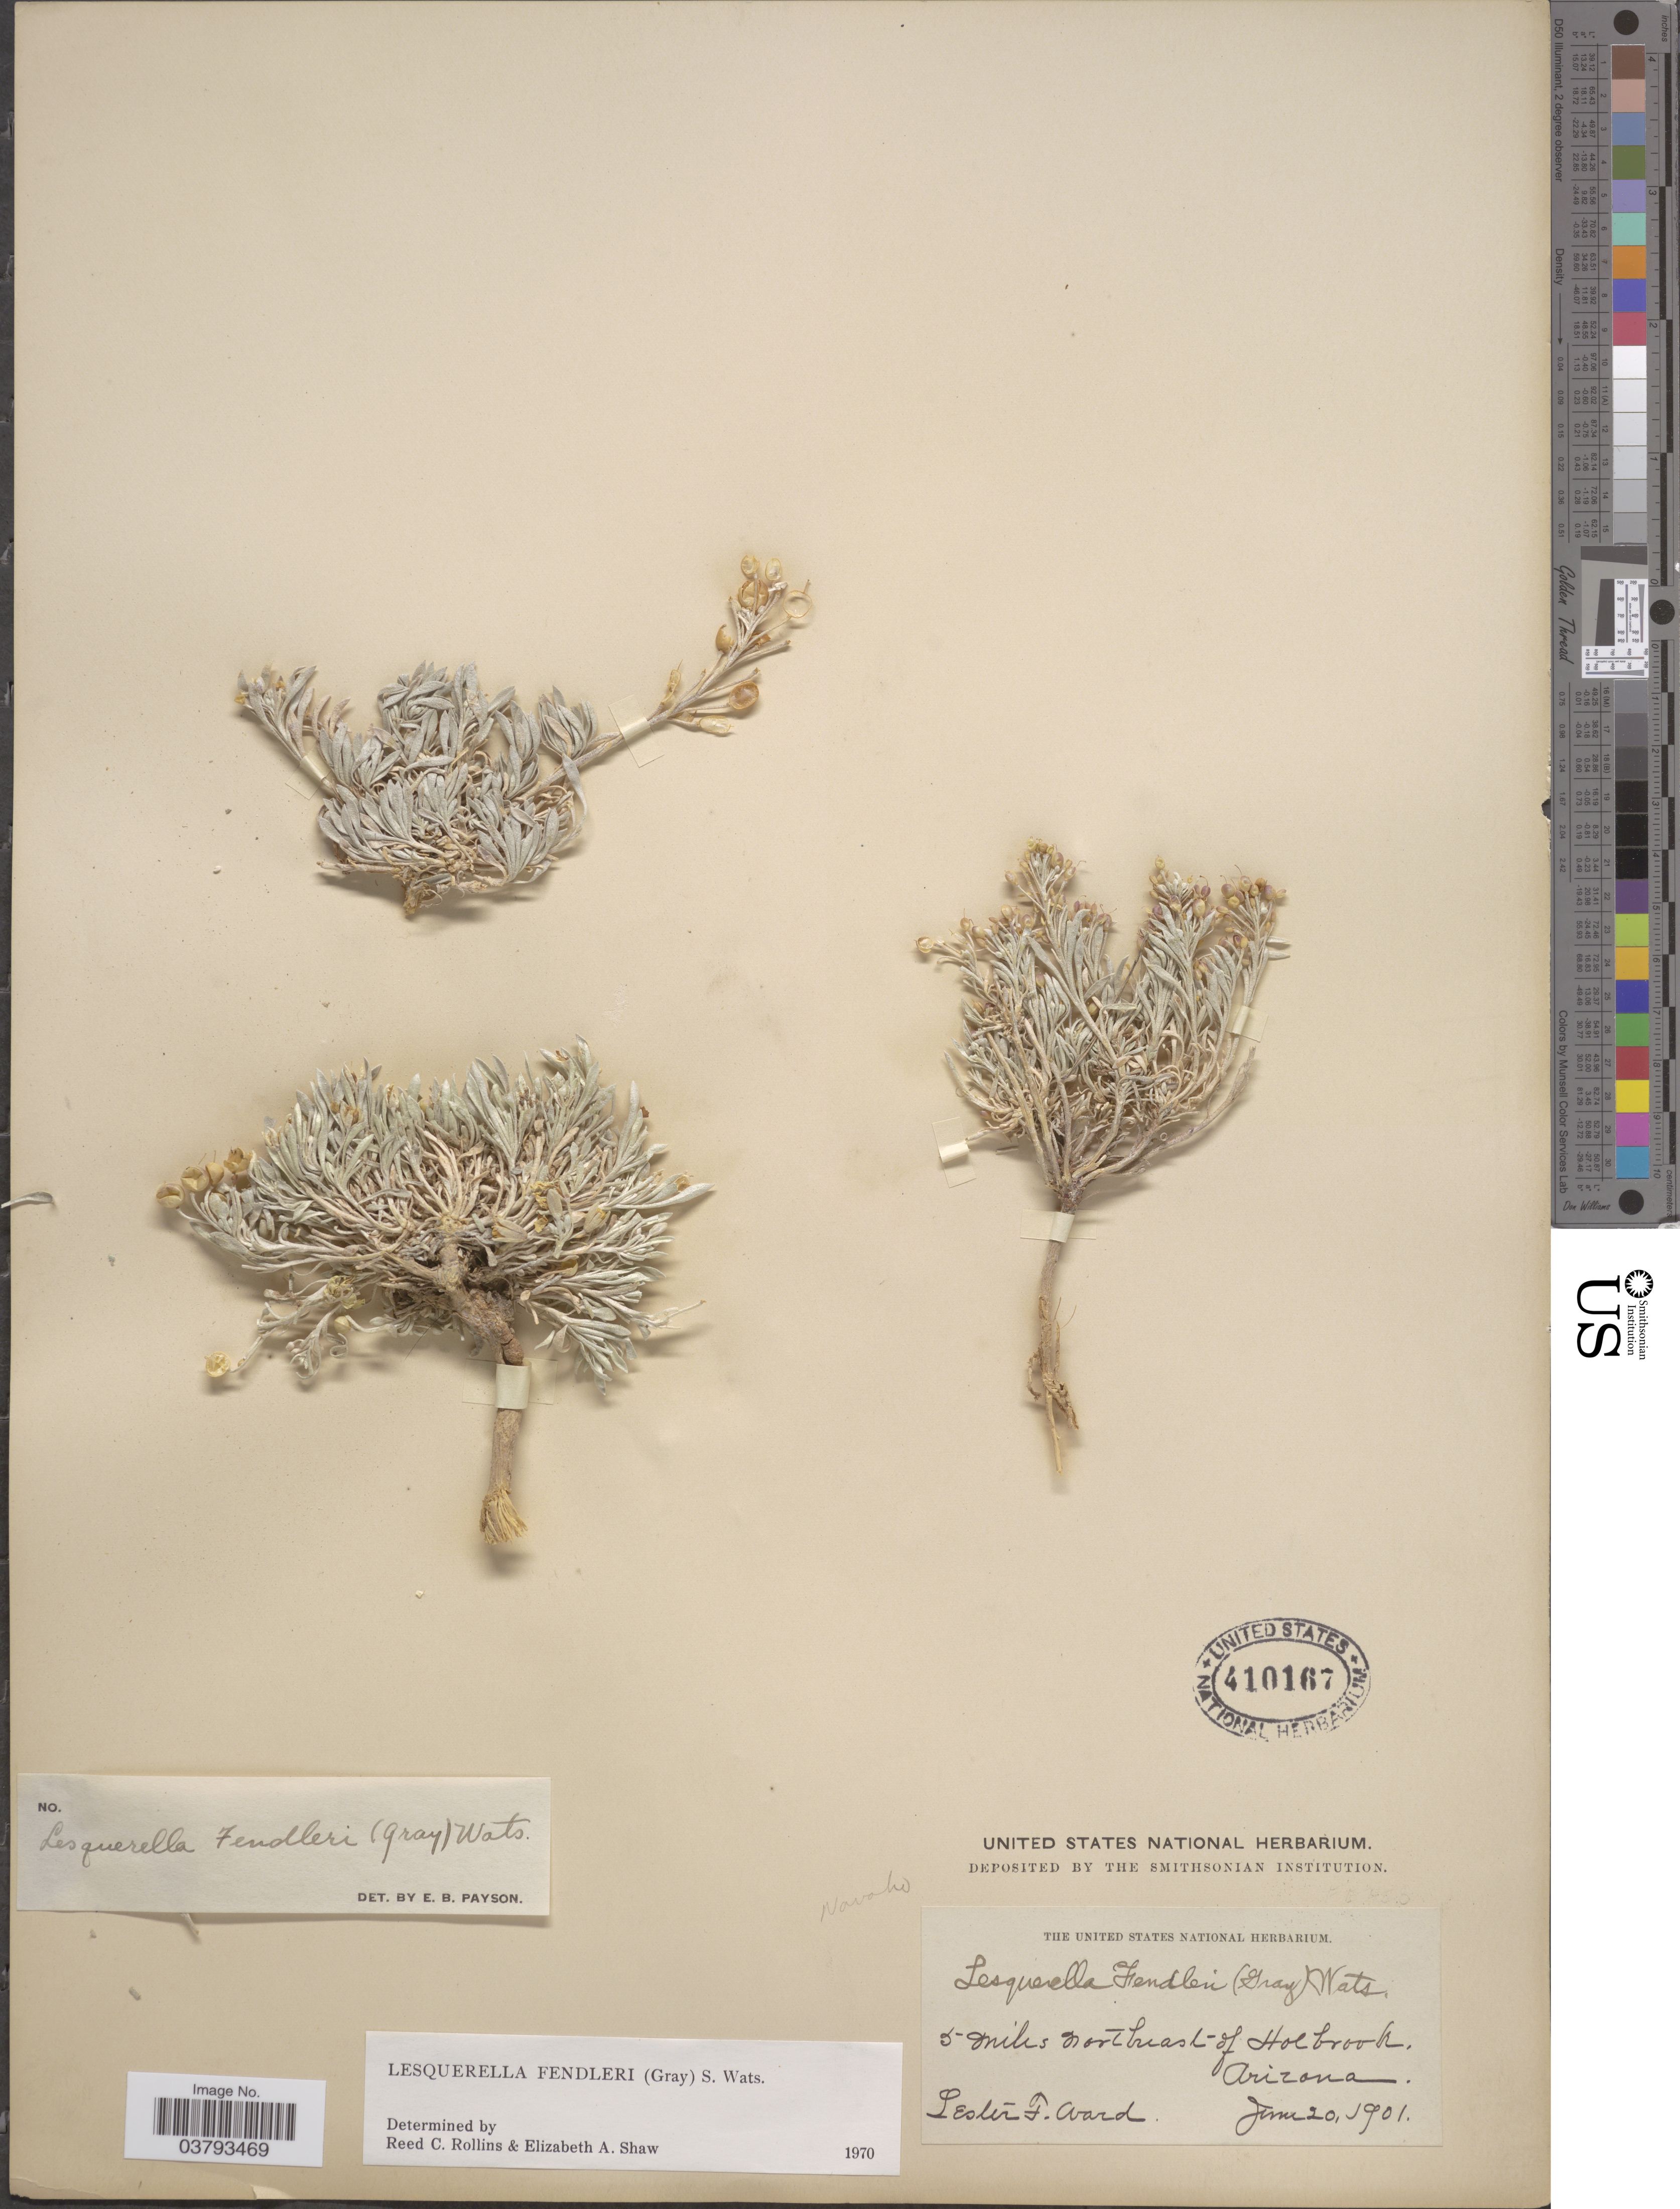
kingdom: Plantae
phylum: Tracheophyta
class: Magnoliopsida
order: Brassicales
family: Brassicaceae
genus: Lesquerella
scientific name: Lesquerella fendleri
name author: (A. Gray) S. Watson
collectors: L. F. Ward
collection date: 1901-06-20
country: United States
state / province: Arizona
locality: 5 miles northeast of Holbrook.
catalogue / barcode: US 410167